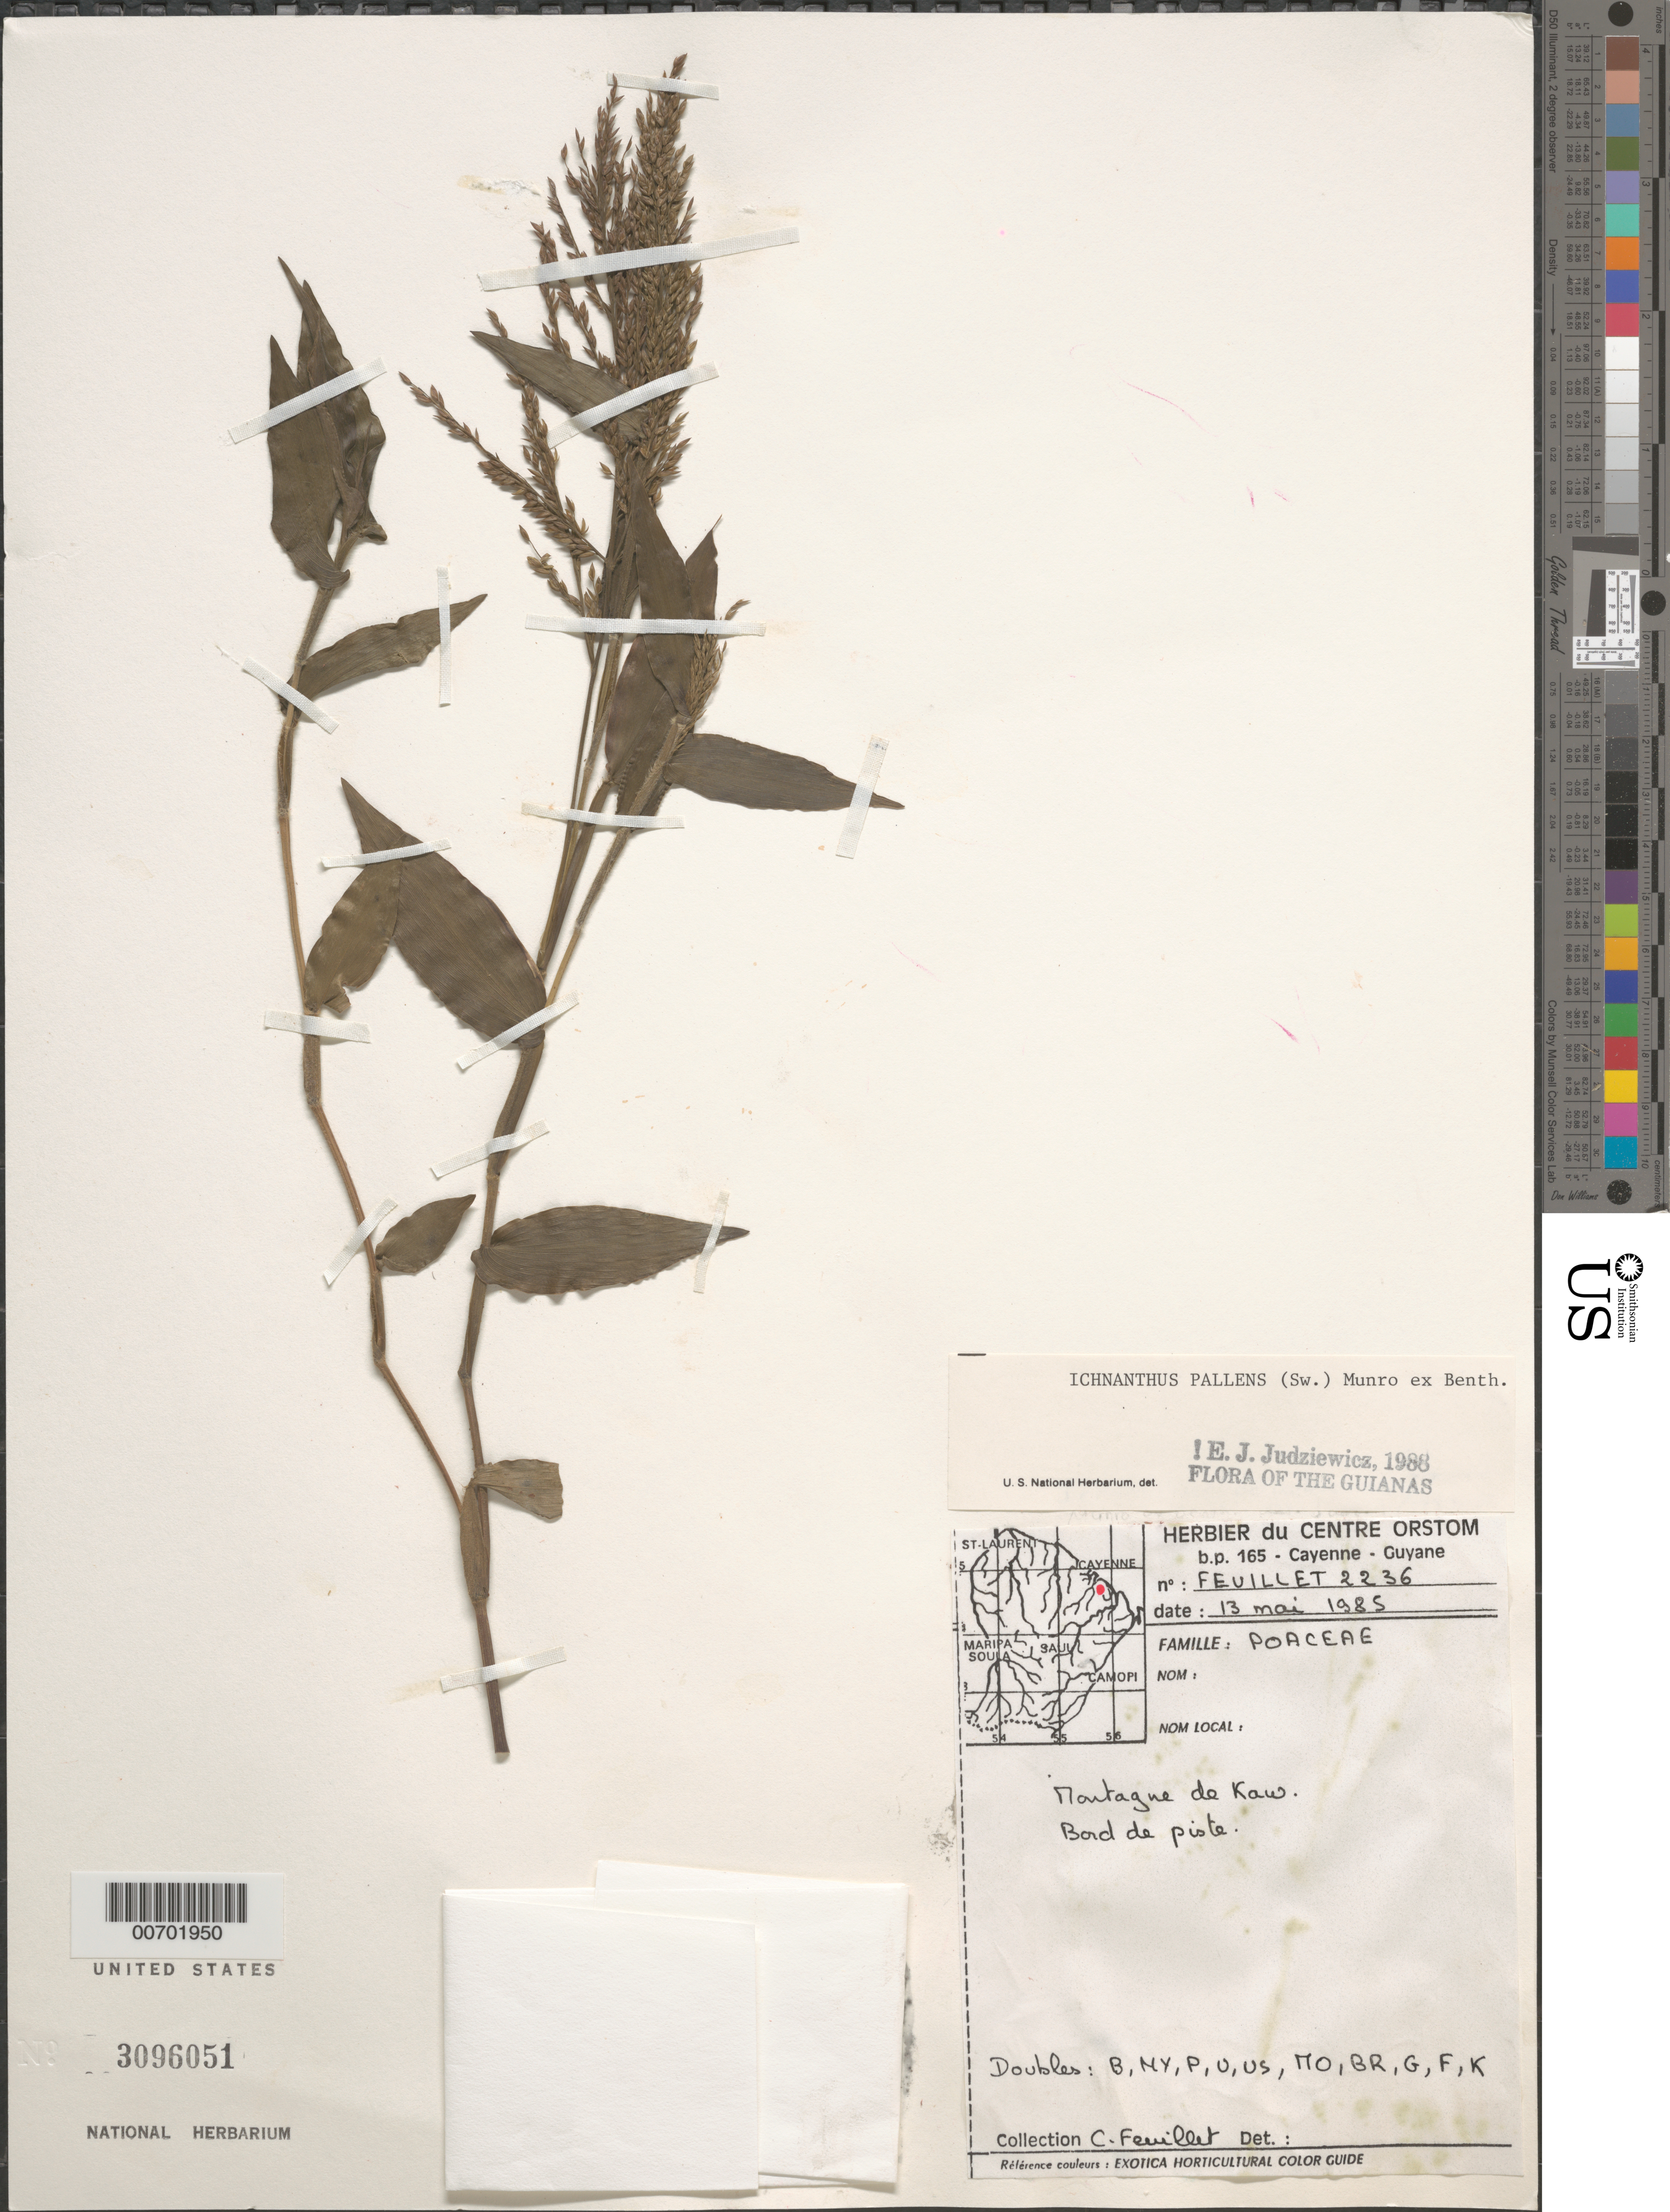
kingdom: Plantae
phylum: Tracheophyta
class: Liliopsida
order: Poales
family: Poaceae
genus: Ichnanthus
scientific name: Ichnanthus pallens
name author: (Sw.) Munro ex Benth.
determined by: Judziewicz, E. J.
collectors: C. Feuillet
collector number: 2236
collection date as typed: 13 May 1985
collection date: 1985-05-13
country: French Guiana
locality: Montagne de Kaw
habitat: Roadside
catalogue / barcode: US 3096051